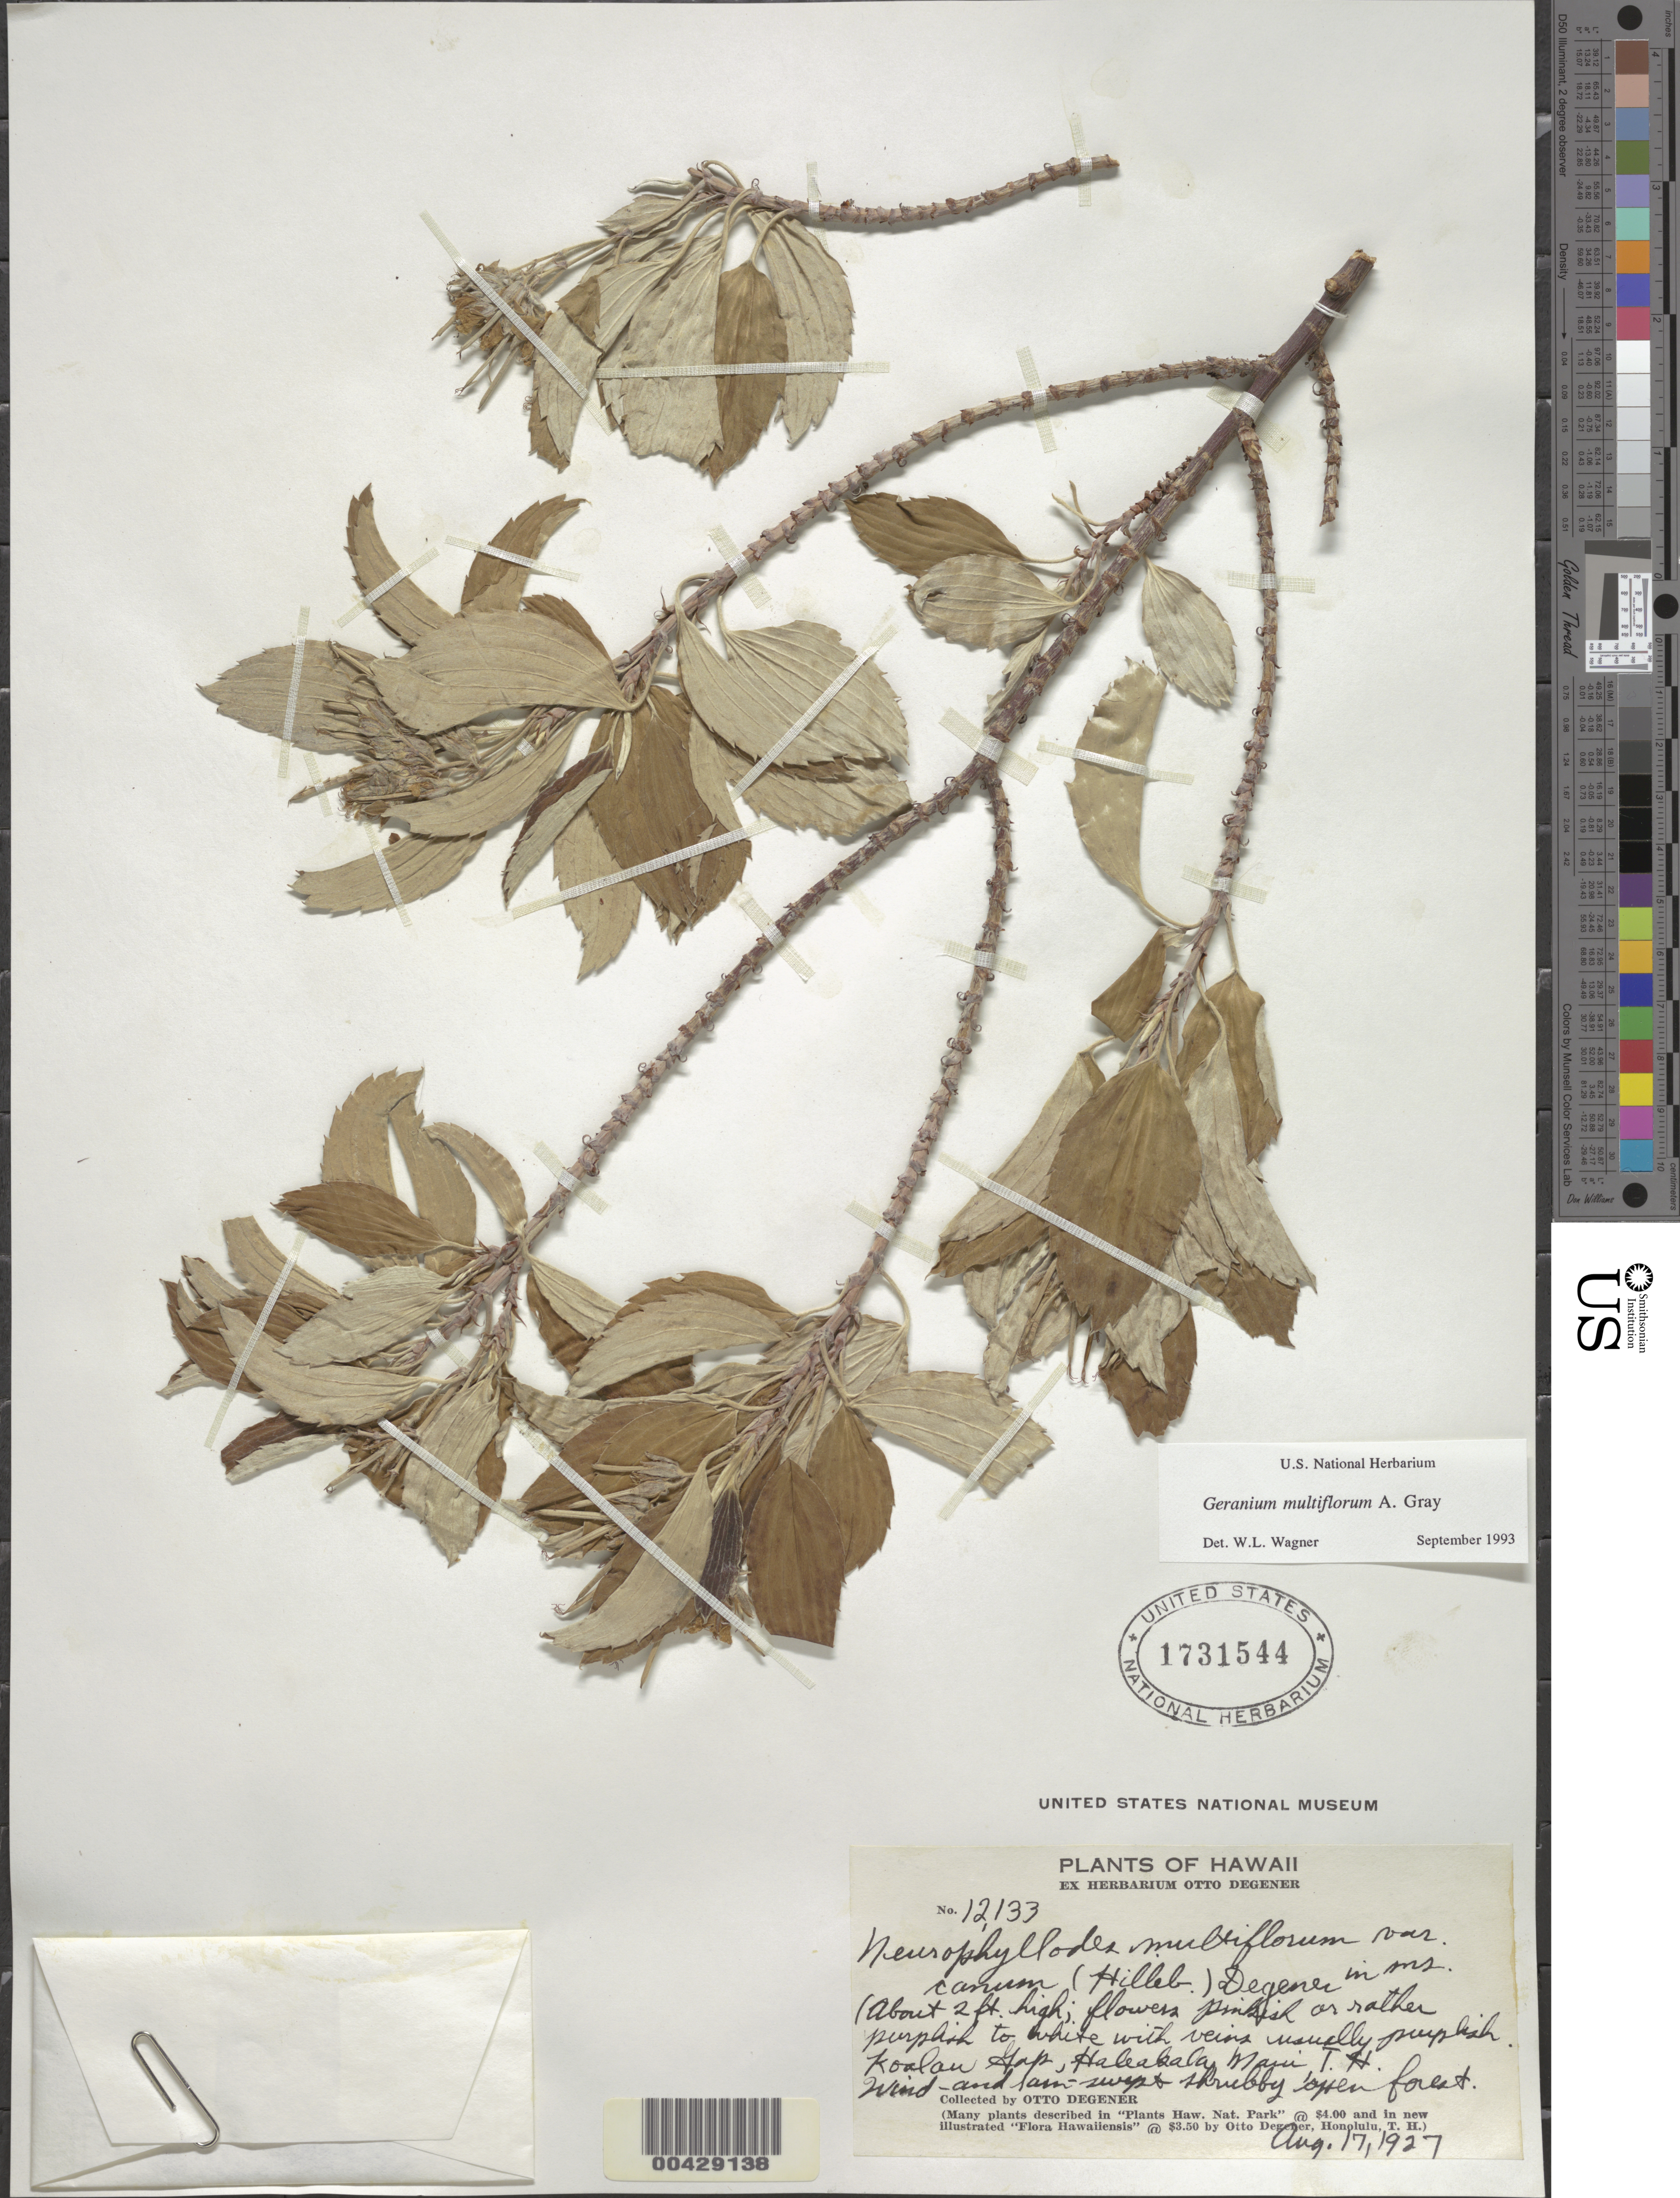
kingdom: Plantae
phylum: Tracheophyta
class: Magnoliopsida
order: Geraniales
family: Geraniaceae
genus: Geranium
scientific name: Geranium multiflorum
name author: A. Gray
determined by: Wagner, W. L., (BOT), Smithsonian Institution - National Museum of Natural History (UNITED STATES)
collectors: O. Degener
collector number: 12133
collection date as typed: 17 Aug 1927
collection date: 1927-08-17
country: United States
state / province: Hawaii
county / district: Maui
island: Maui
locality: Koolau Gap, Haleakala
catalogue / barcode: US 1731544